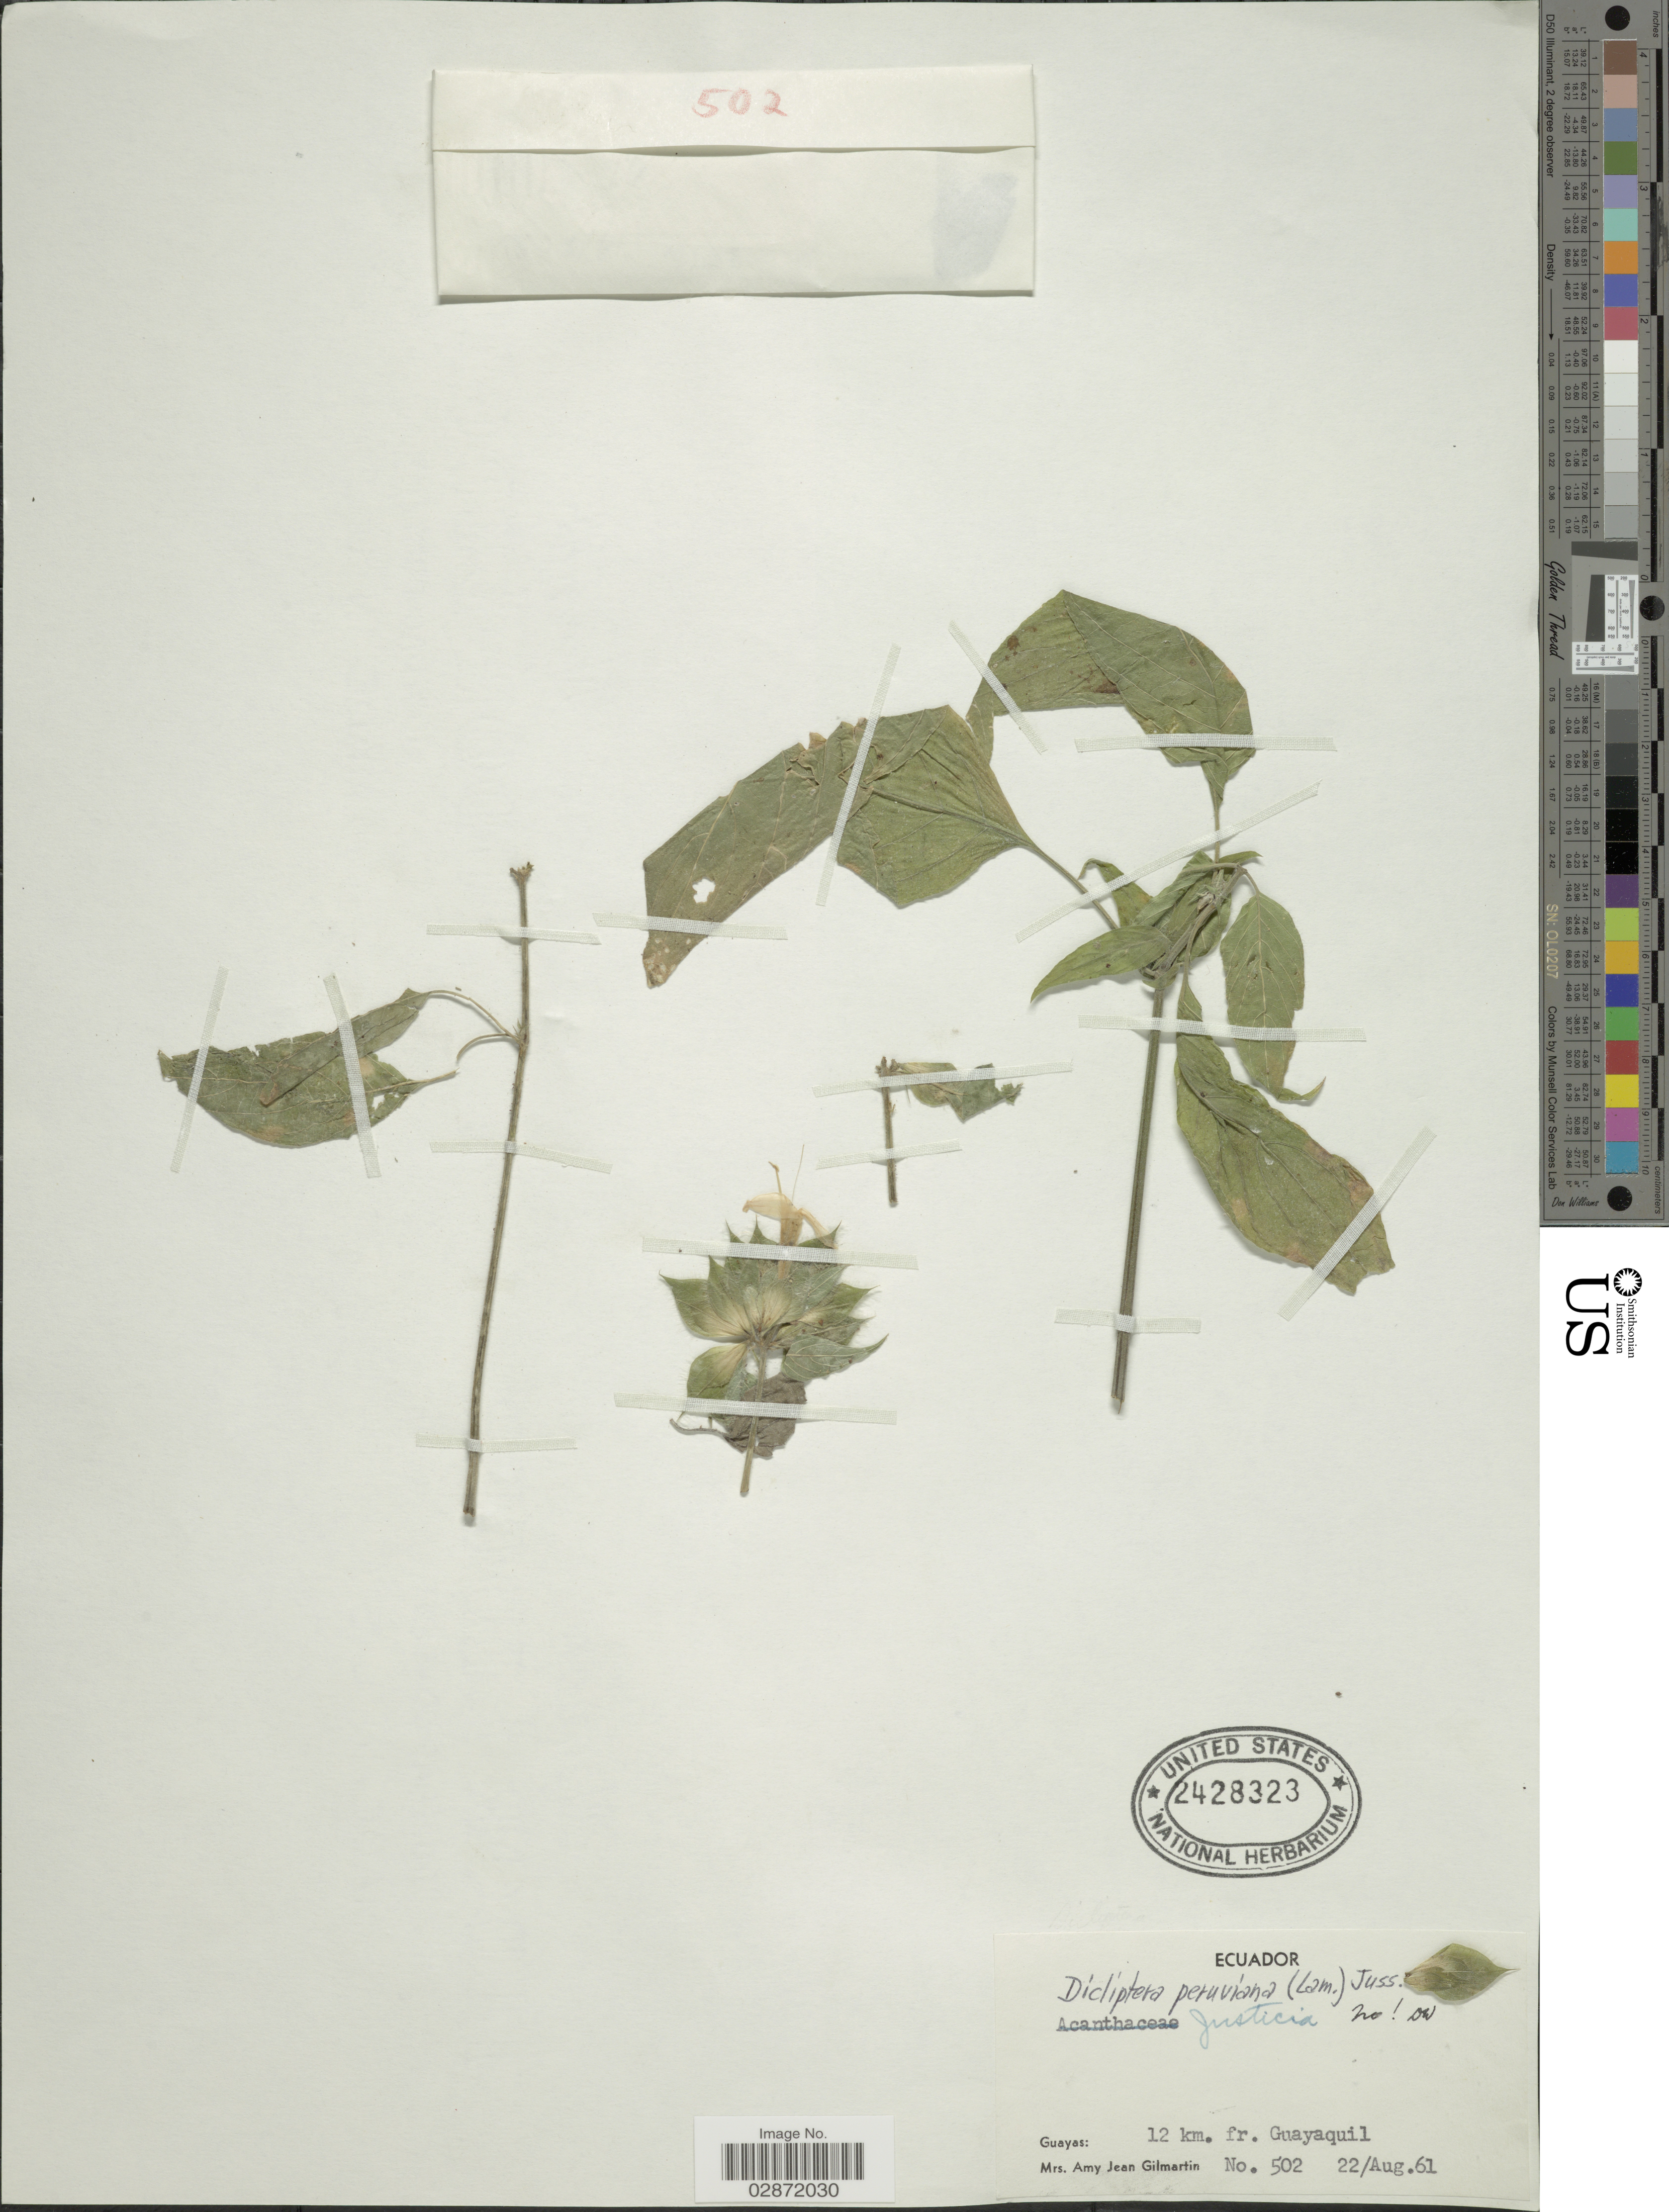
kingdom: Plantae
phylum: Tracheophyta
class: Magnoliopsida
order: Lamiales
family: Acanthaceae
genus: Dicliptera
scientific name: Dicliptera peruviana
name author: (Ruiz & Pav.) Juss.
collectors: A. J. Gilmartin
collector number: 502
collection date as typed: Transcribed d/m/y: 22/8/61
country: Ecuador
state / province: Guayas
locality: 12 km. fr. Guayaquil.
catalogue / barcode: US 2428323